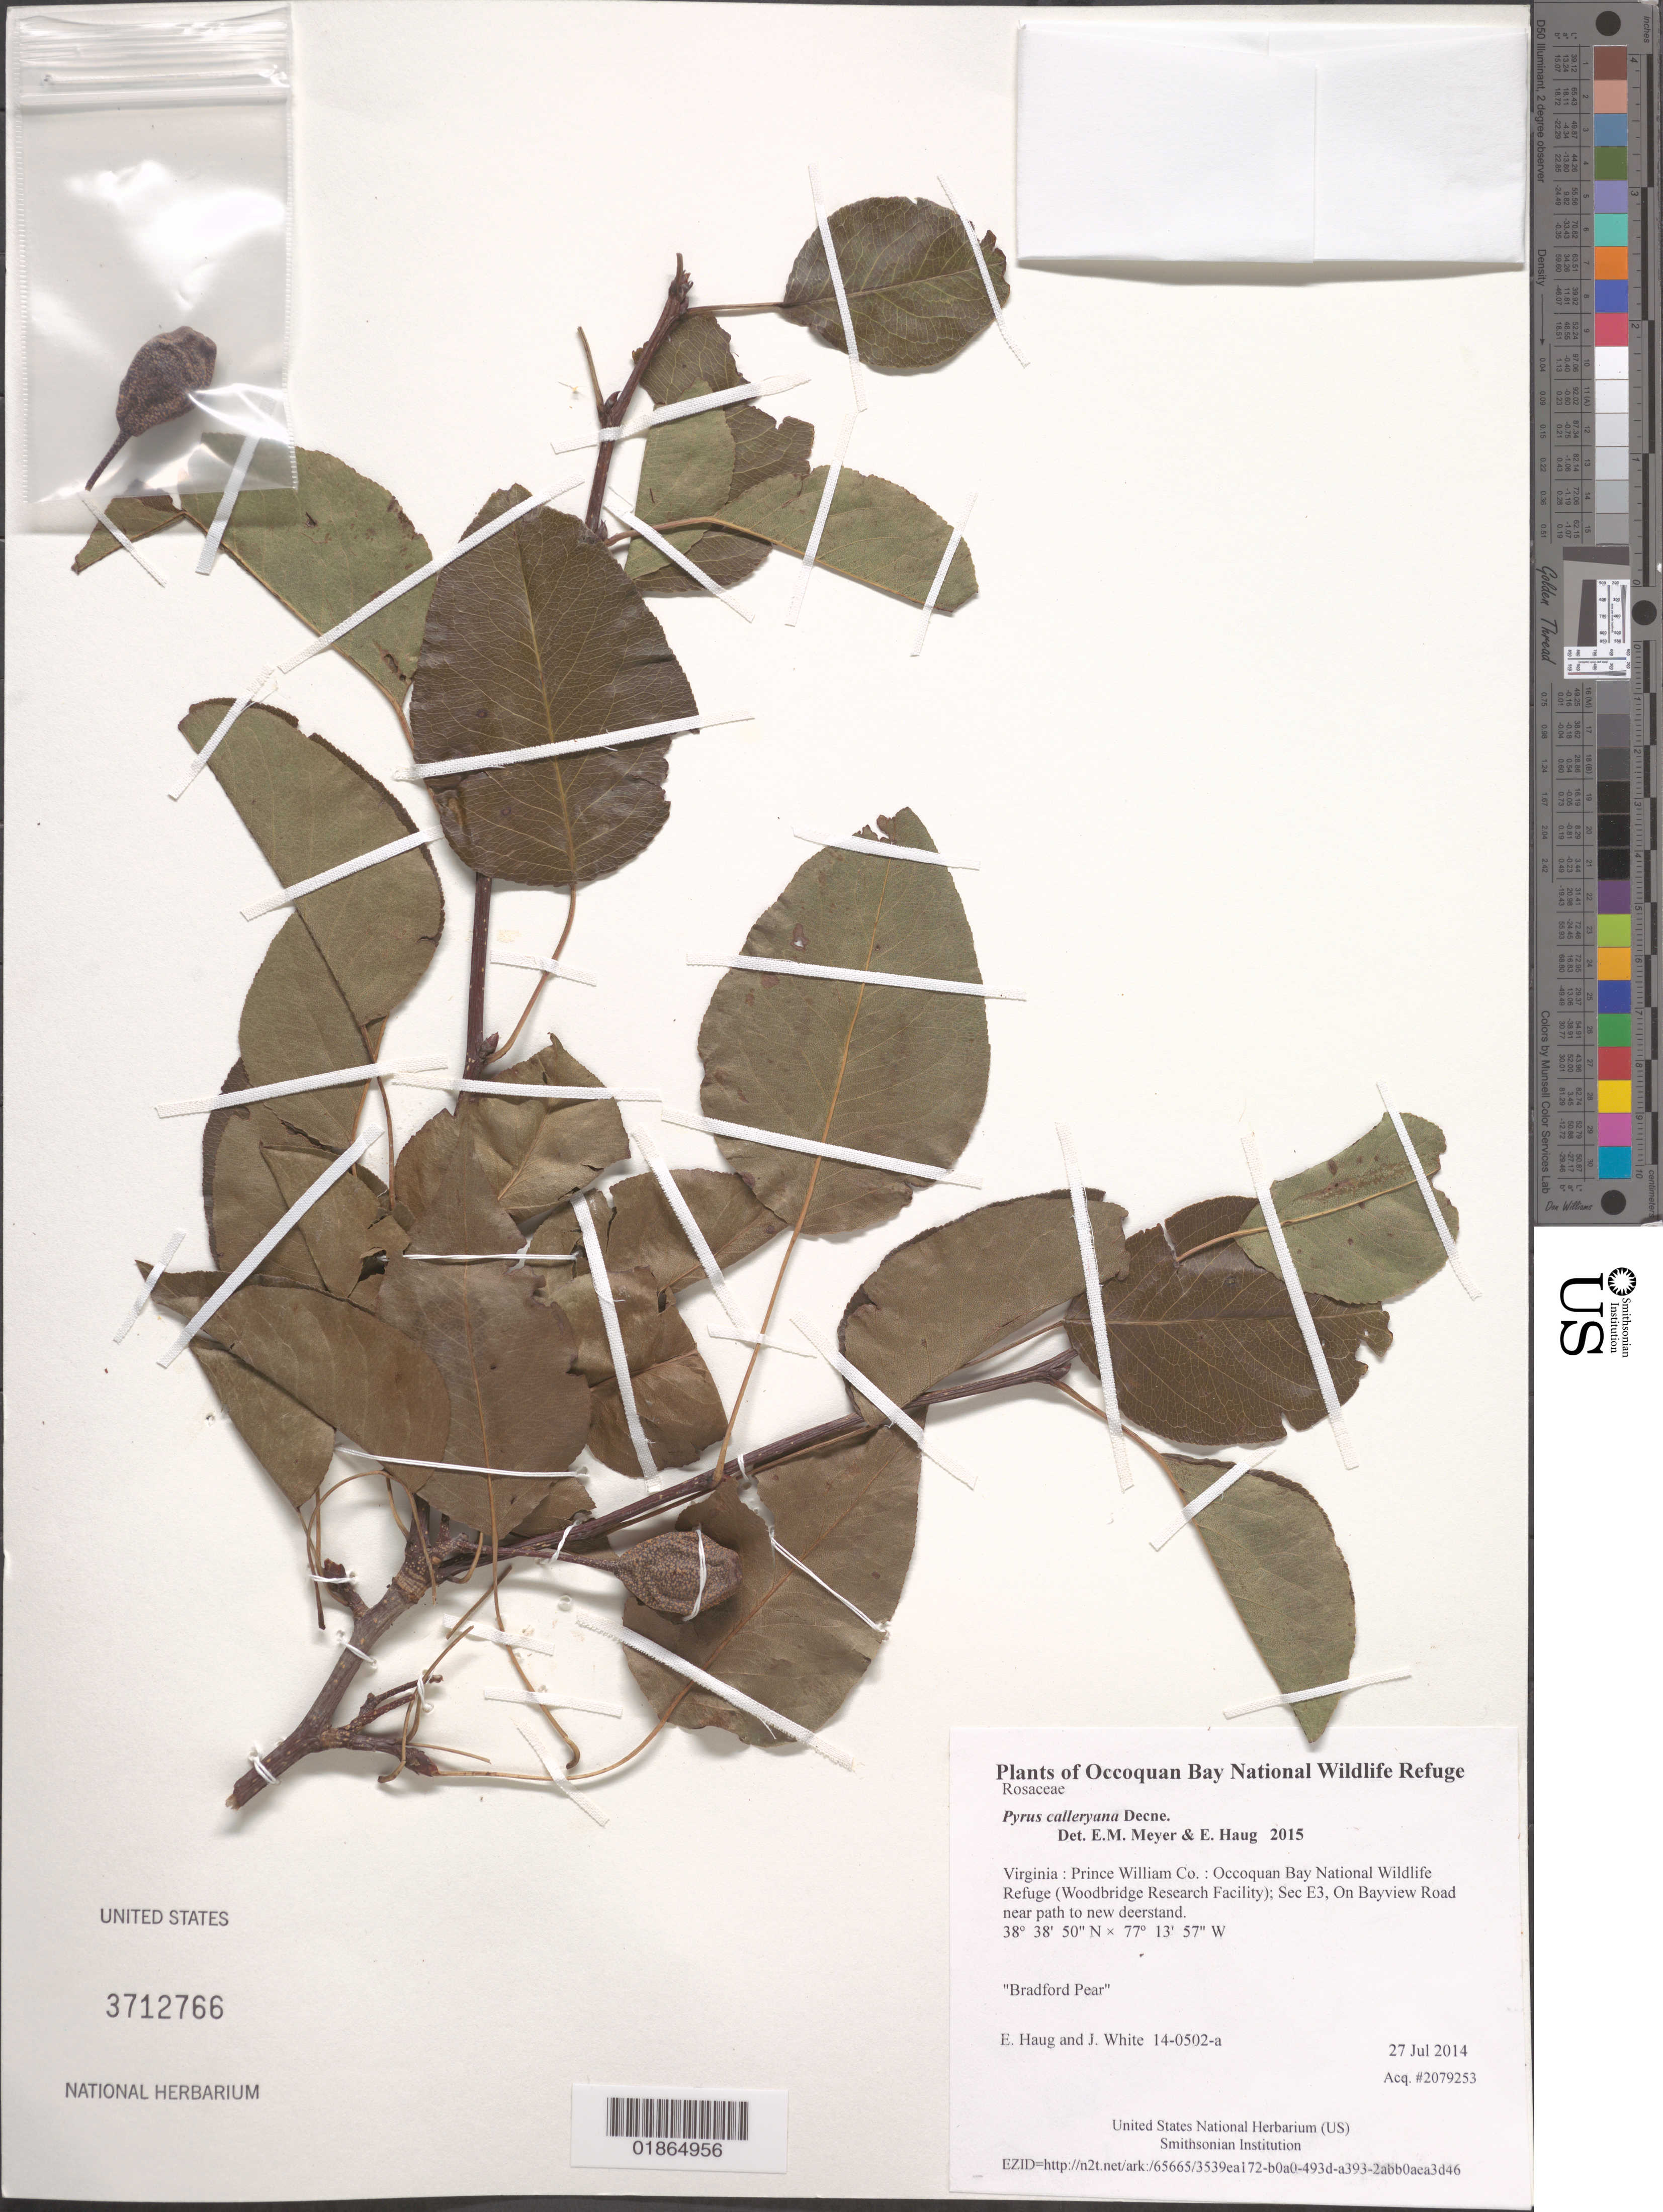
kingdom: Plantae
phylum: Tracheophyta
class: Magnoliopsida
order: Rosales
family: Rosaceae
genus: Pyrus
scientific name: Pyrus calleryana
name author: Decne.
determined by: Meyer, E. M.; Haug, E.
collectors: E. Haug & J. White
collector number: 14-0502-a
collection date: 2014-07-27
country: United States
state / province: Virginia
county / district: Prince William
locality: Occoquan Bay National Wildlife Refuge (Woodbridge Research Facility); Sec E3, On Bayview Road near path to new deerstand.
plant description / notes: Bradford Pear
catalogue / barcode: US 3712766